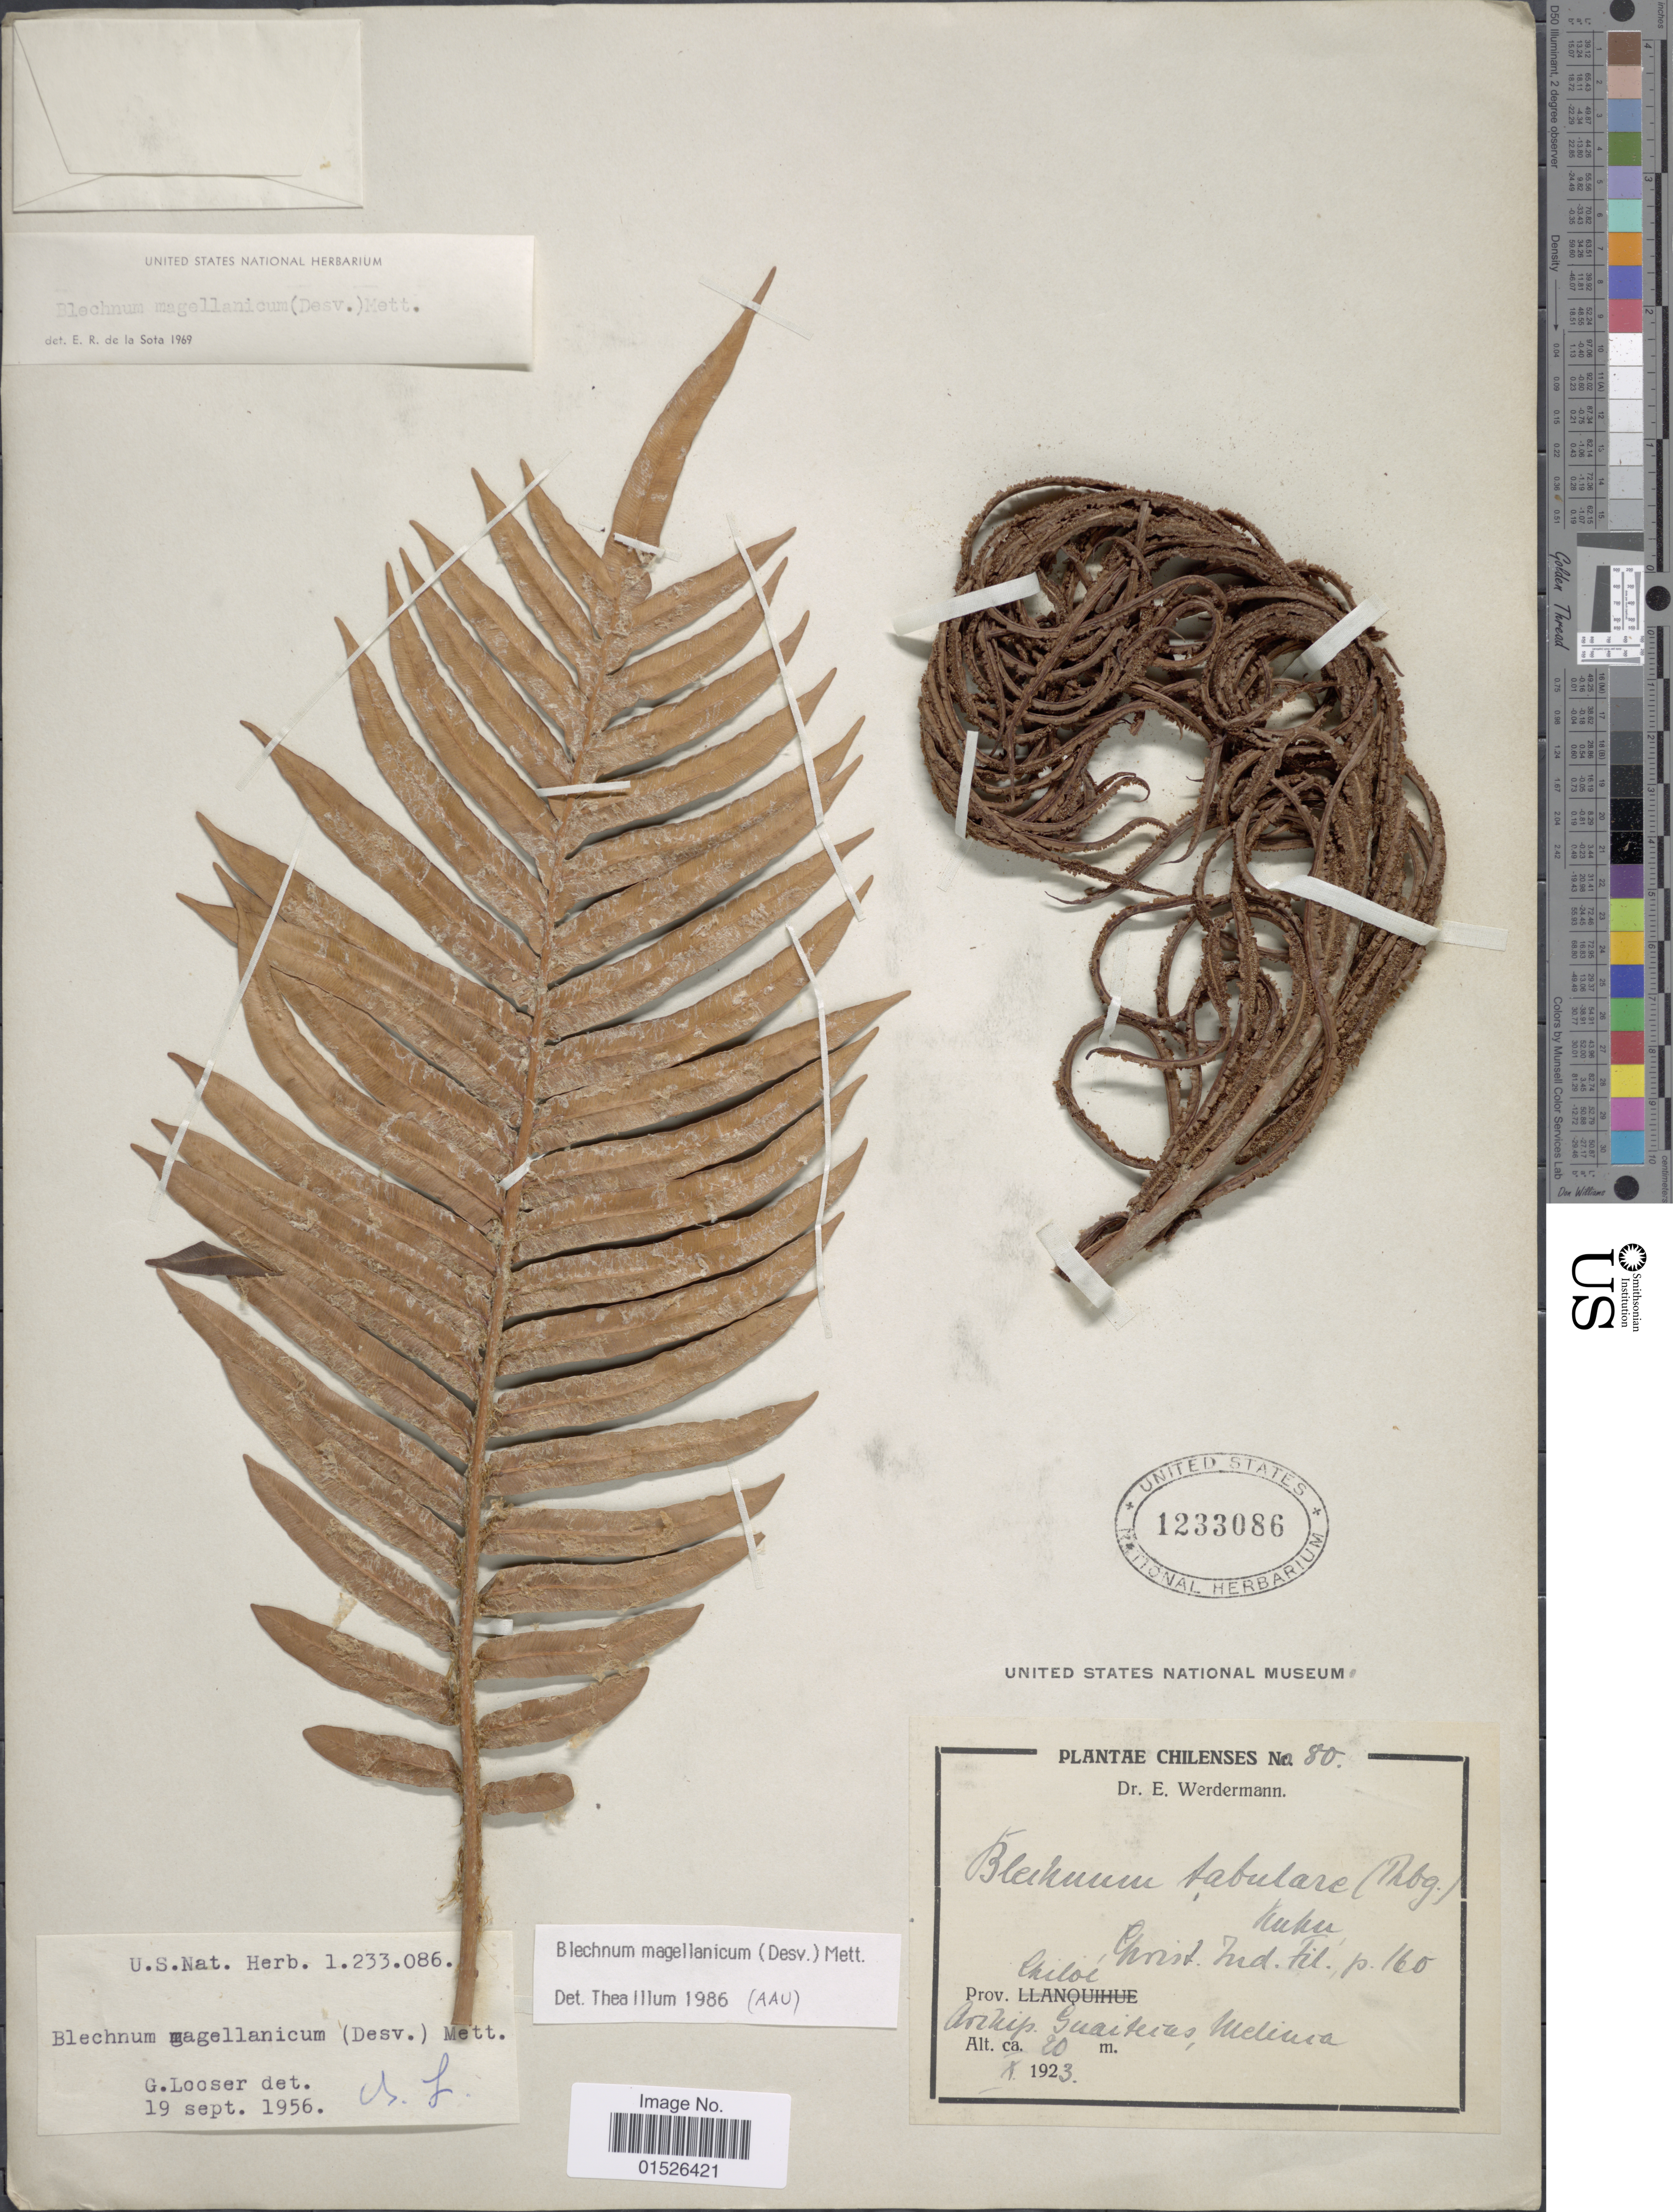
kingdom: Plantae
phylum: Tracheophyta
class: Polypodiopsida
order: Polypodiales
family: Blechnaceae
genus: Blechnum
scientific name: Blechnum magellanicum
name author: Mett.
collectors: E. Wedermann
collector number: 80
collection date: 1923-10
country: Chile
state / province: Arica y Parinacota (XV)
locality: Prov Chiloe. Archip. Guaitecas, Melinca.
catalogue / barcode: US 1233086